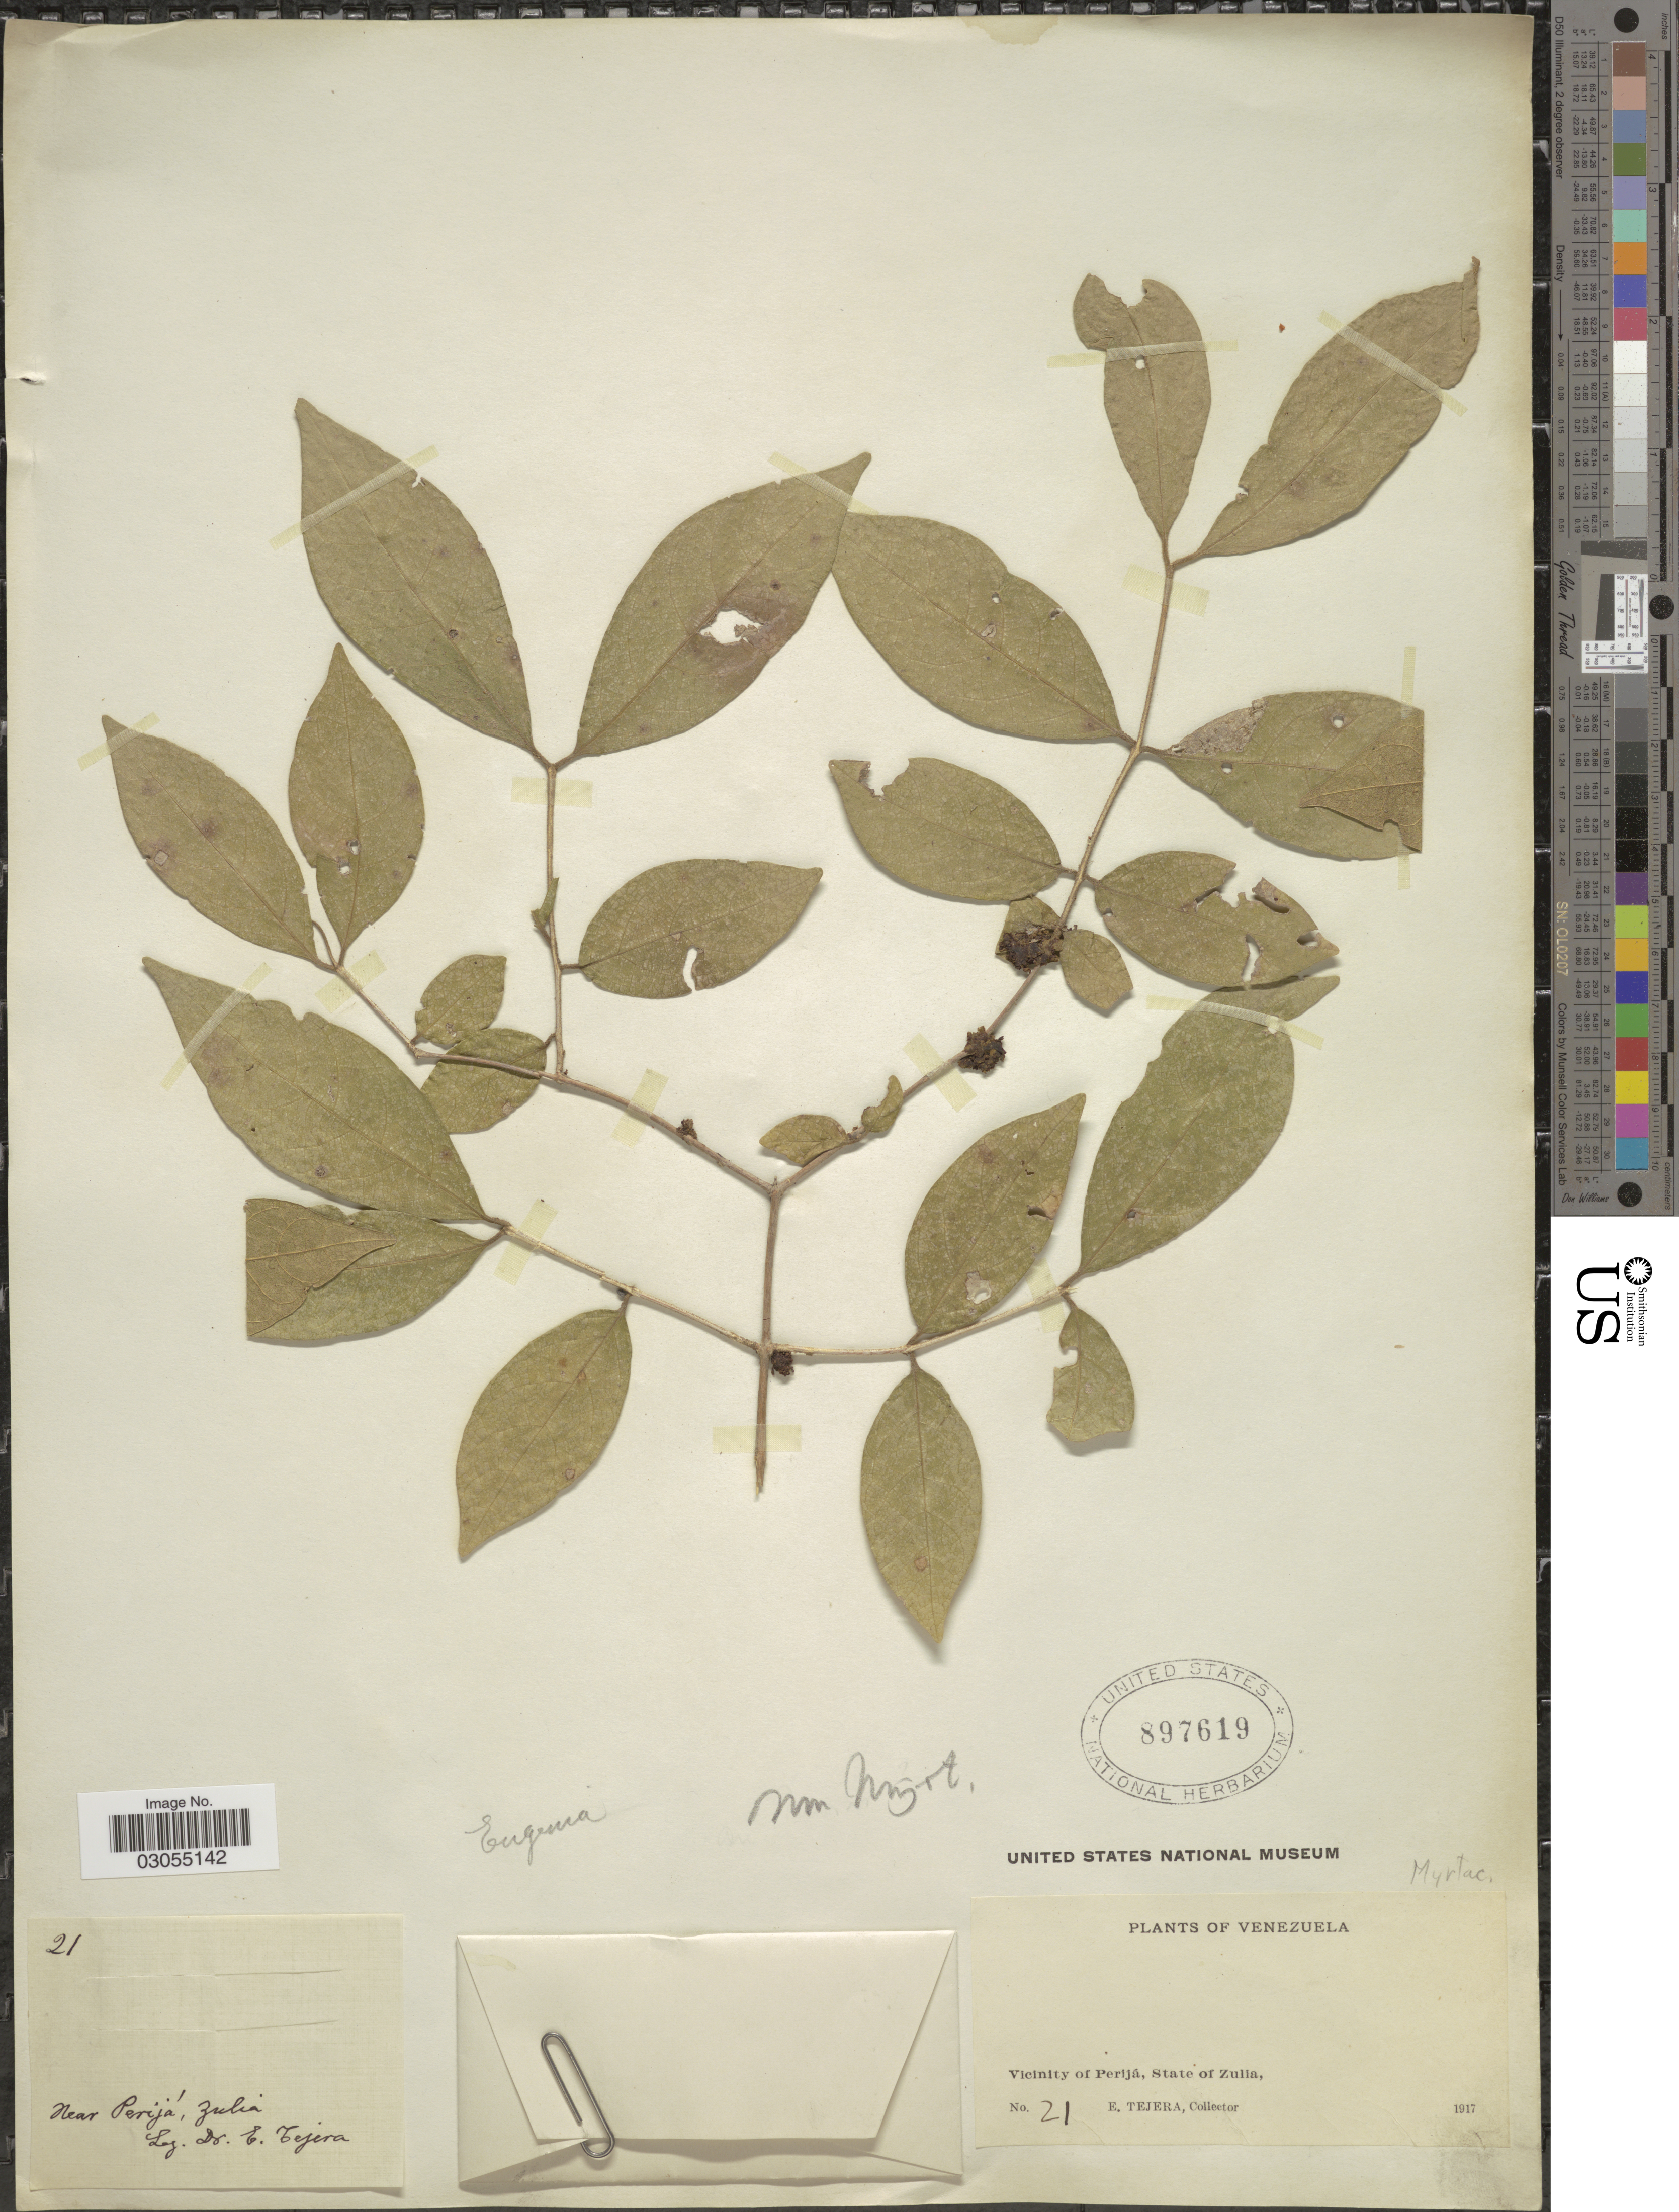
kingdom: Plantae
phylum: Tracheophyta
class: Magnoliopsida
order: Myrtales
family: Myrtaceae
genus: Eugenia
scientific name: Eugenia sp.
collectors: E. Tejera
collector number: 21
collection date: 1917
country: Venezuela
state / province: Zulia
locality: Vicinity of Perijá, State of Zulia, Near Perijá.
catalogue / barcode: US 897619